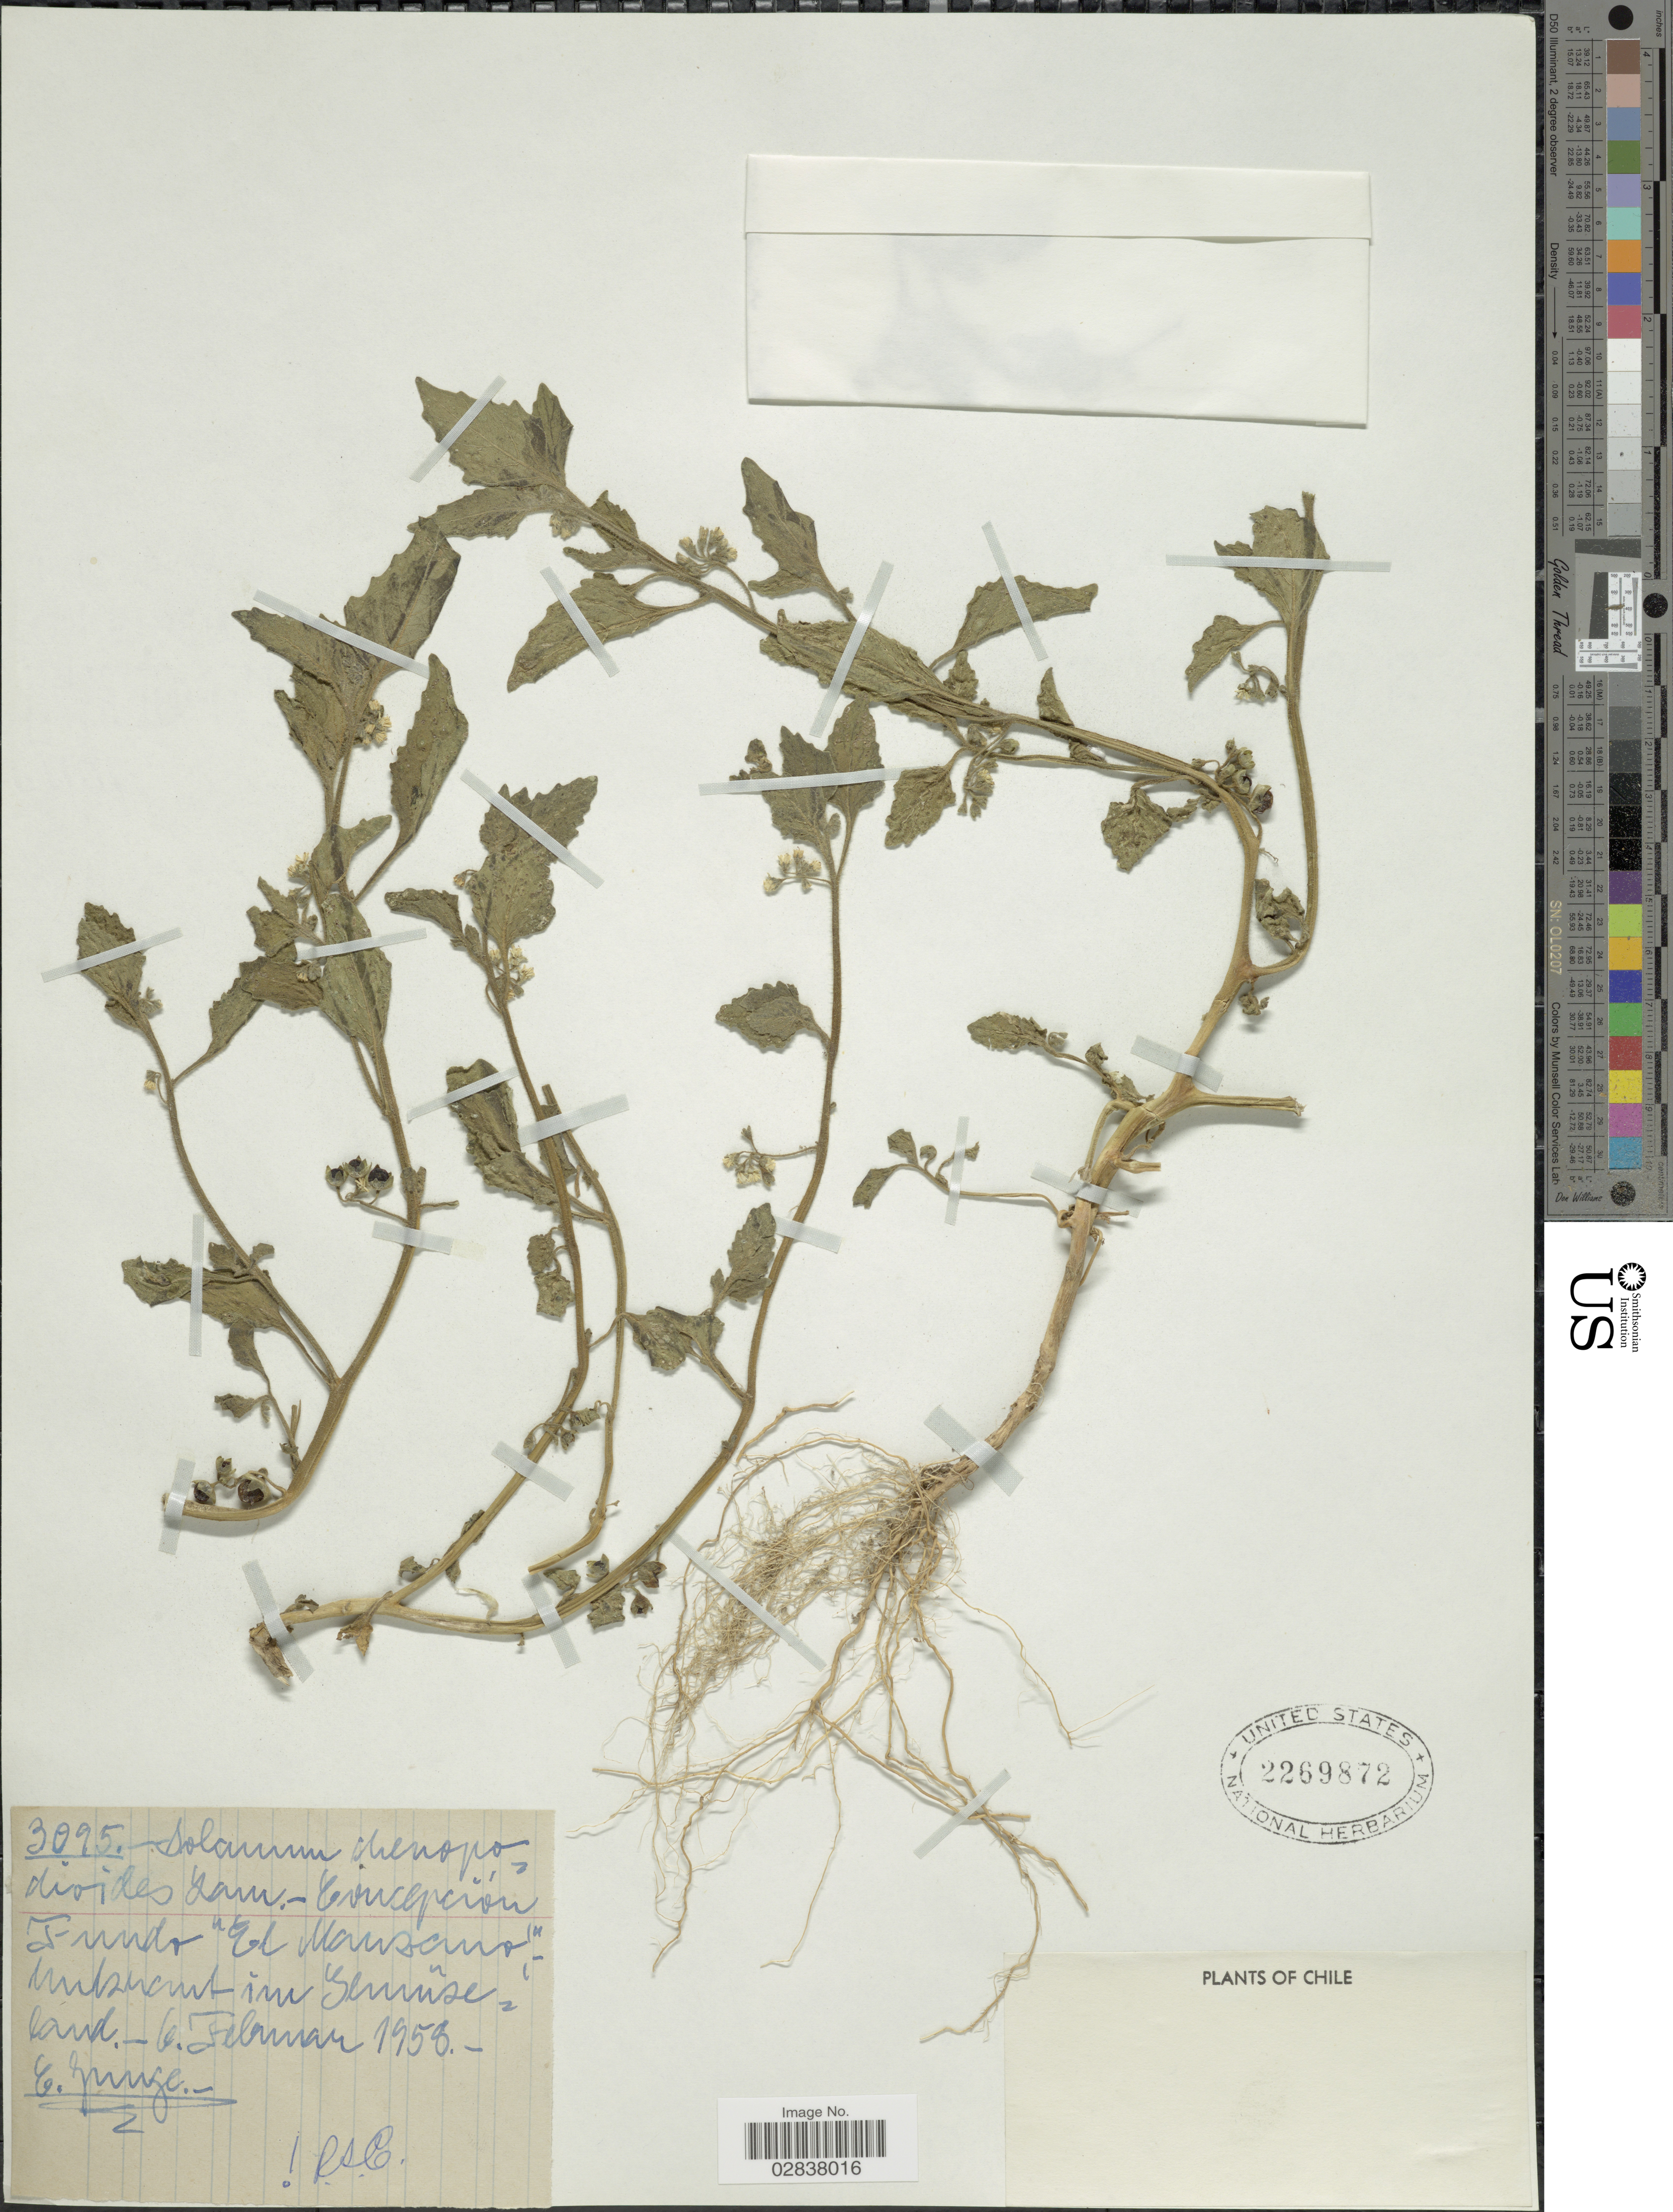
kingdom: Plantae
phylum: Tracheophyta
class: Magnoliopsida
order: Solanales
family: Solanaceae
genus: Solanum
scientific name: Solanum nitidibaccatum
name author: Bitter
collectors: C. Junge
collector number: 3095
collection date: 1958-02-06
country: Chile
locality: Concepción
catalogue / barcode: US 2269872